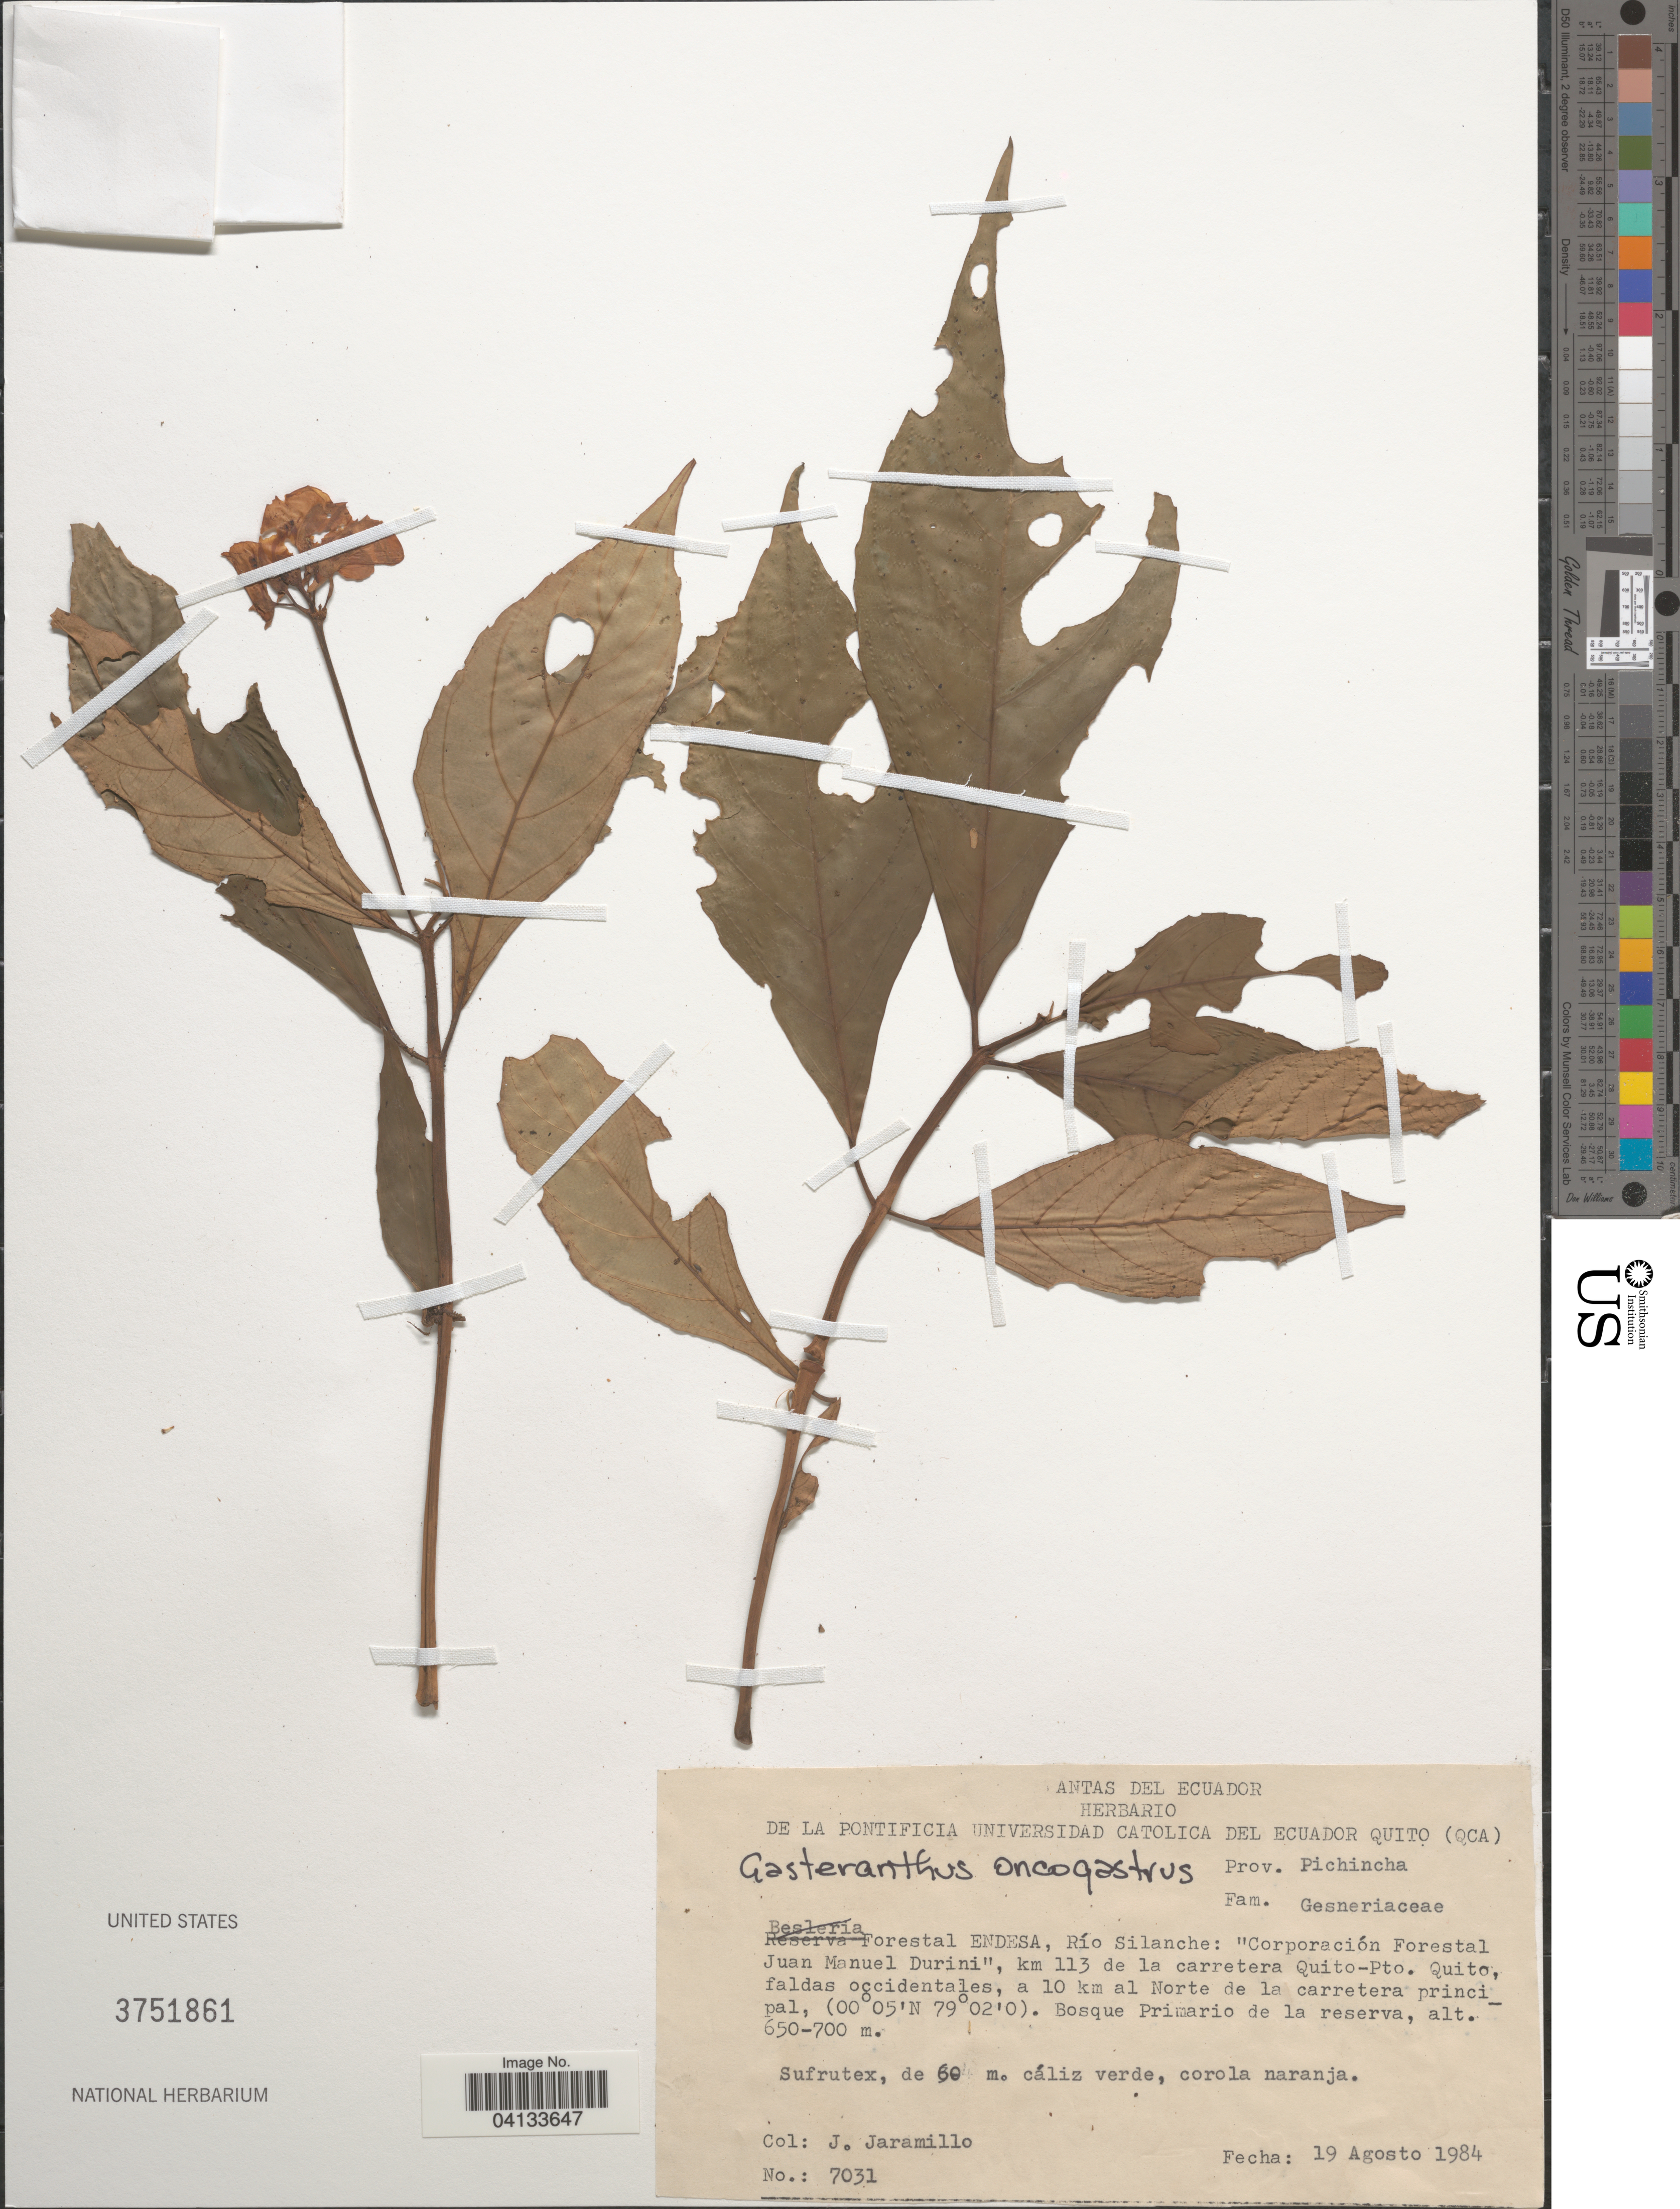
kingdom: Plantae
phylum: Tracheophyta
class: Magnoliopsida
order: Lamiales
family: Gesneriaceae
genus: Gasteranthus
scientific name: Gasteranthus oncogastrus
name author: (Hanst.) Wiehler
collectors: J. Jaramillo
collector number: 7031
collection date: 1984-08-19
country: Ecuador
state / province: Pichincha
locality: Reserva Forestal ENDESA, Río Silanche: "Corporación Forestal Juan Manuel Durini", km 113 de la carretera Quito-Pto. Quito, faldas occidentales, a 10 km al Norte de la carretera principal.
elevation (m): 650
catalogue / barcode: US 3751861